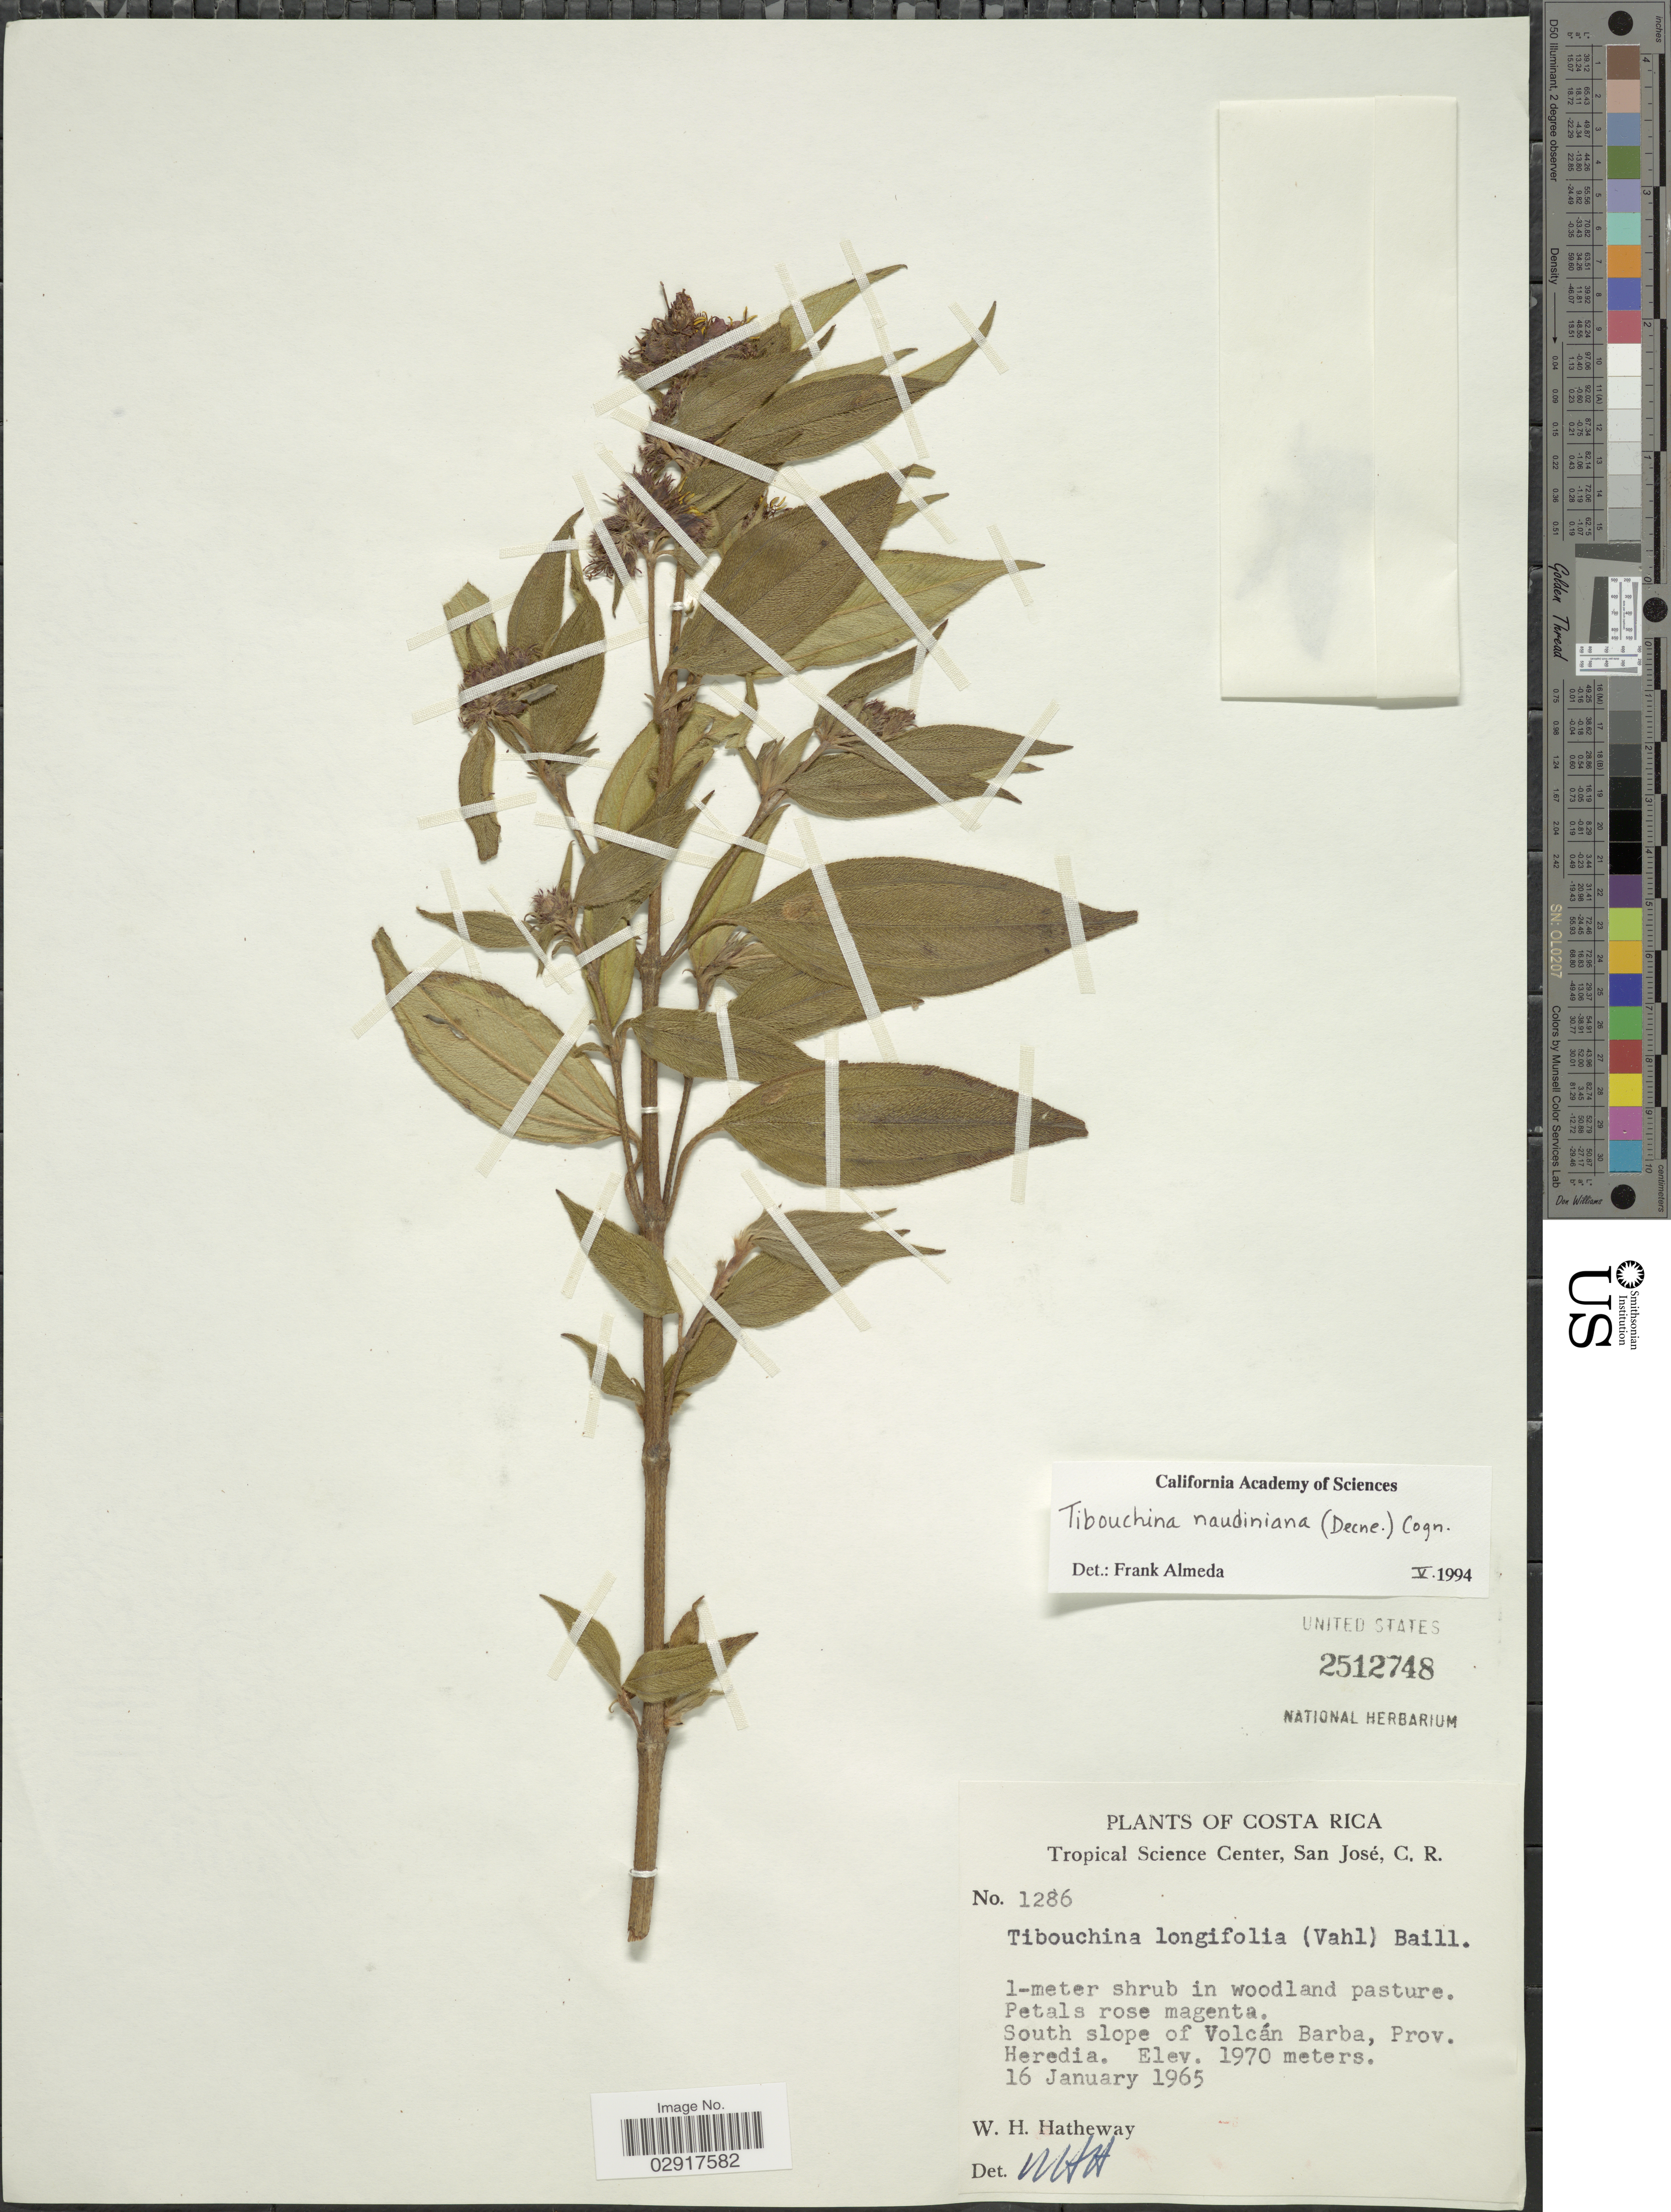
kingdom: Plantae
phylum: Tracheophyta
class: Magnoliopsida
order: Myrtales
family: Melastomataceae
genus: Chaetogastra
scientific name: Chaetogastra naudiniana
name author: Decne.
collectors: W. H. Hatheway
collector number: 1286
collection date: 1965-01-16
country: Costa Rica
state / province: Heredia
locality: South slope of Volcán Barba, Prov. Heredia.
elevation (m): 1970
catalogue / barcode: US 2512748